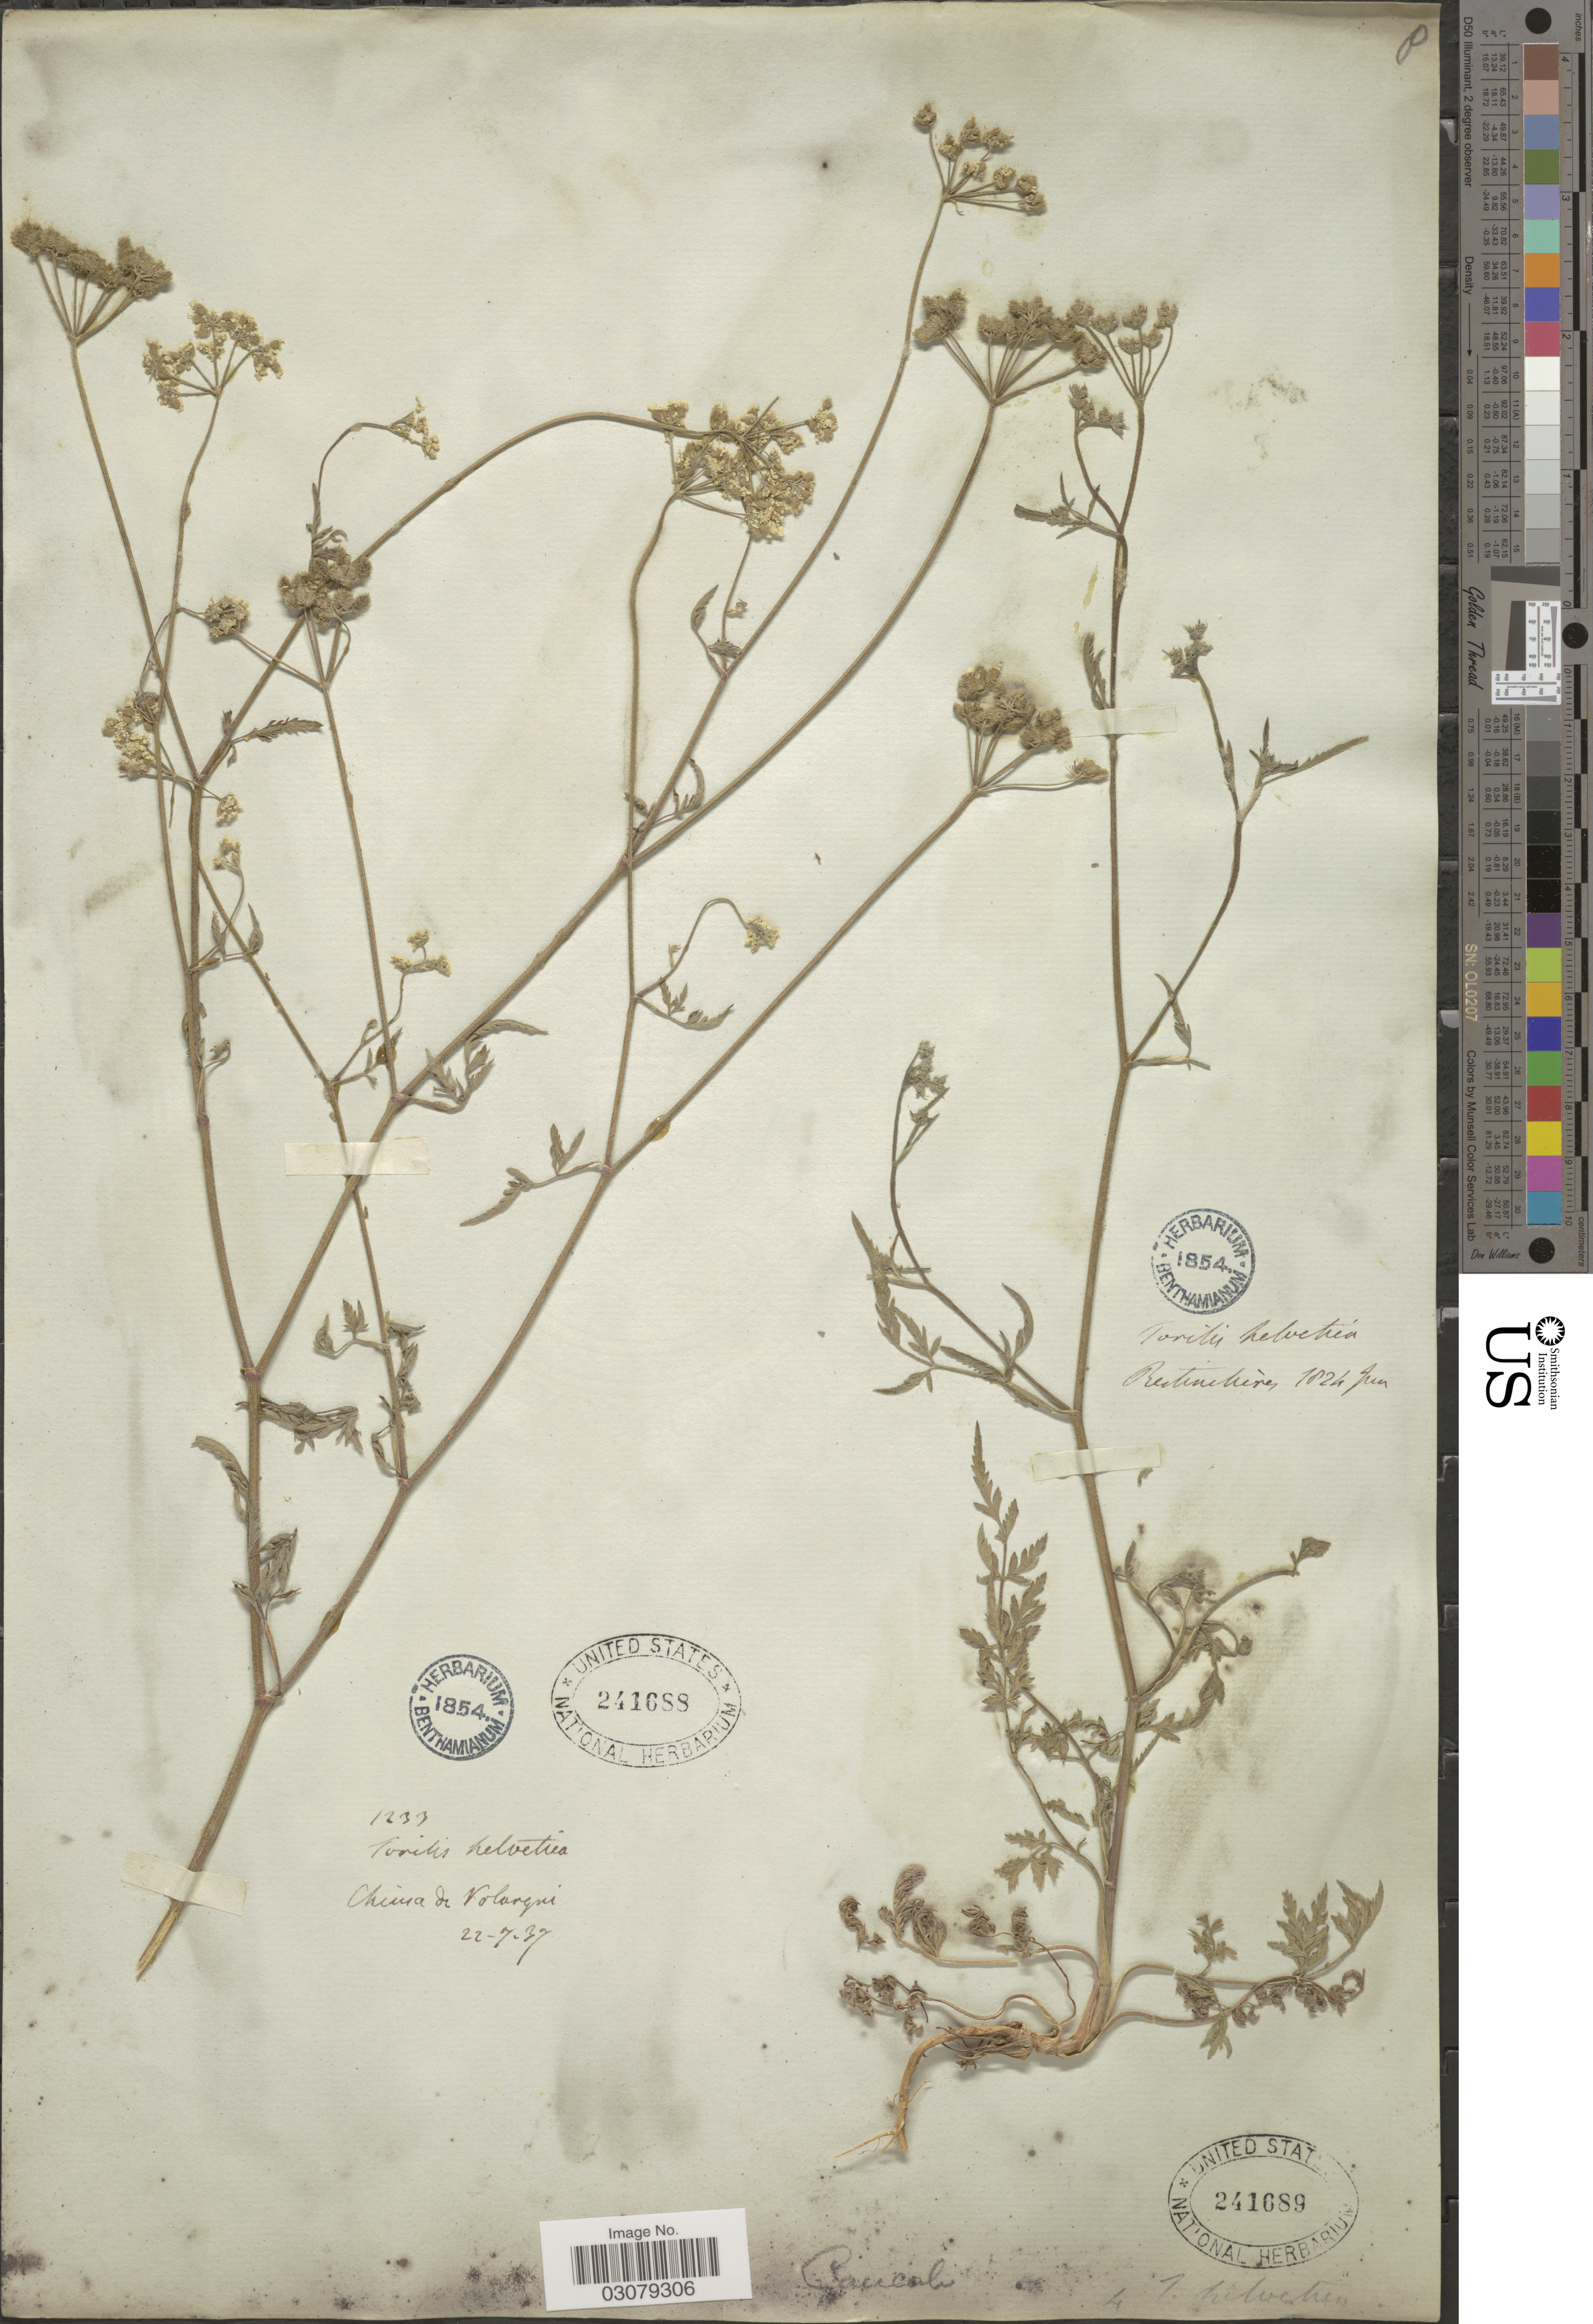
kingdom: Plantae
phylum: Tracheophyta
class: Magnoliopsida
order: Apiales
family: Apiaceae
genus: Torilis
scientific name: Torilis infesta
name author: (L.) Clairv.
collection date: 1824-06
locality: Rutincheres [interpreted] [unsure placement]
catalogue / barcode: US 241689-2